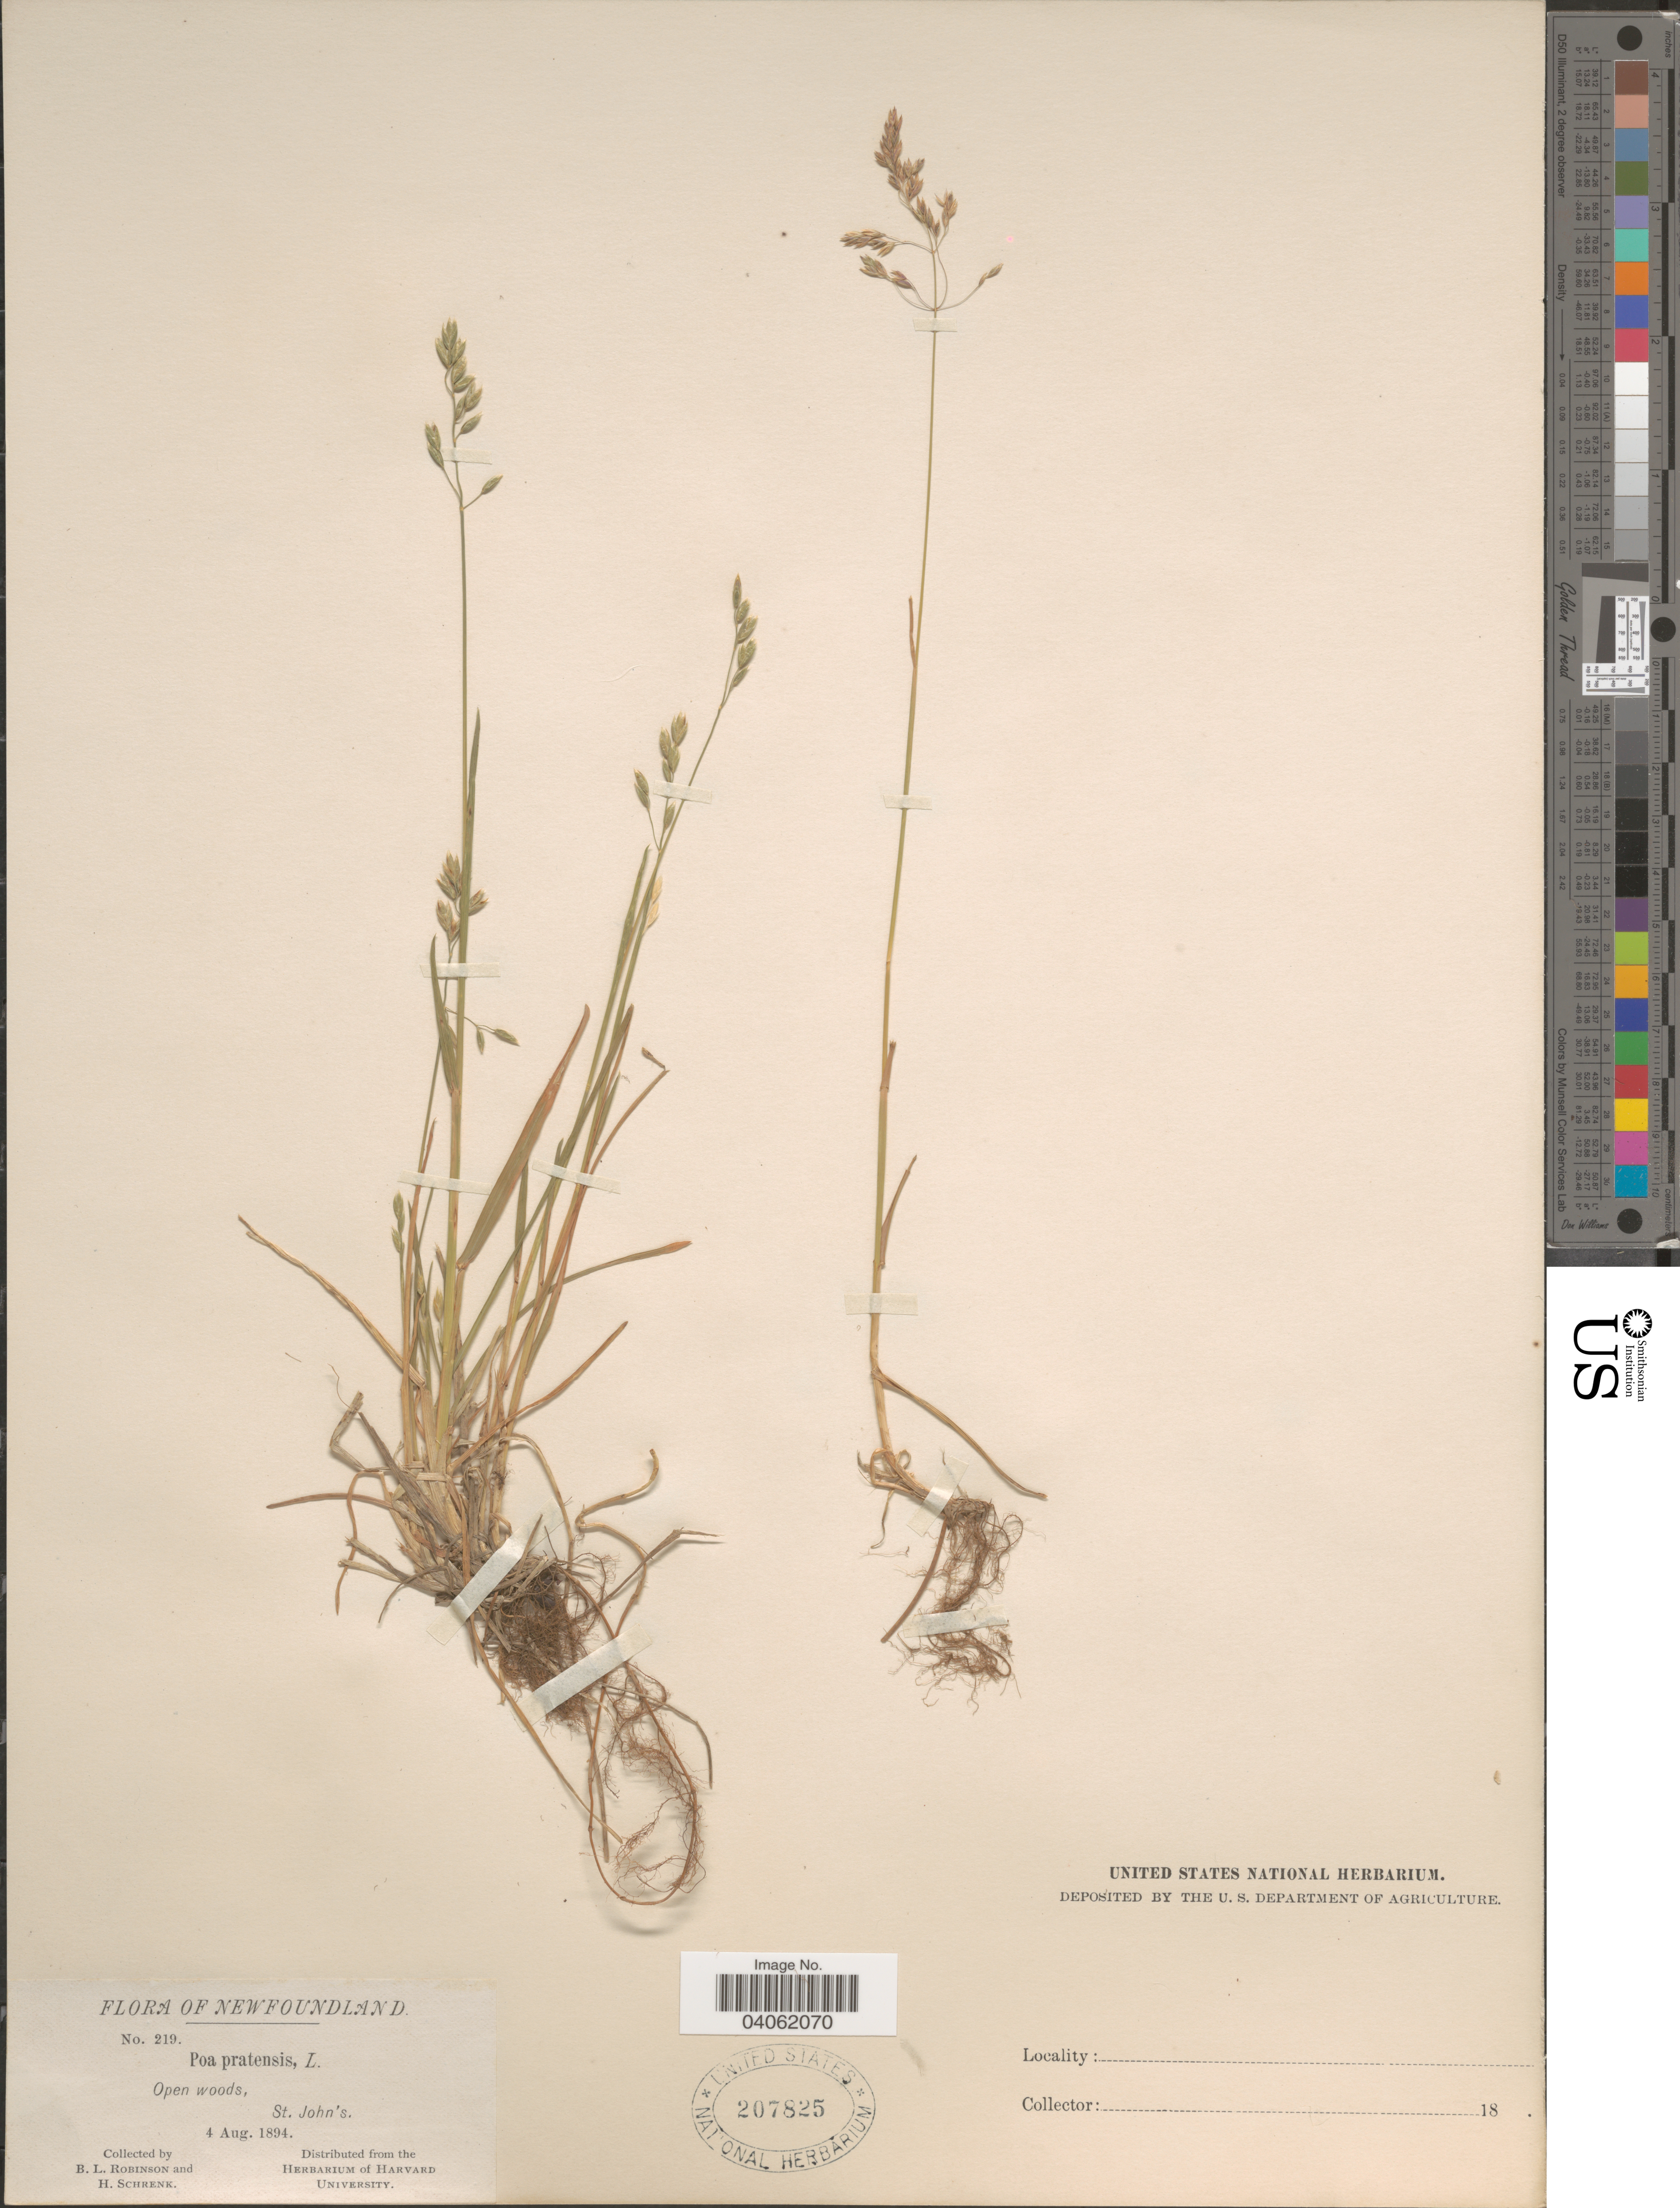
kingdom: Plantae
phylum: Tracheophyta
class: Liliopsida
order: Poales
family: Poaceae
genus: Poa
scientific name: Poa pratensis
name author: L.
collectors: B. L. Robinson & H. Schrenk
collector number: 219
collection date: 1894-08-04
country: Canada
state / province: Newfoundland and Labrador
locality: St. John's.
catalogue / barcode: US 207825